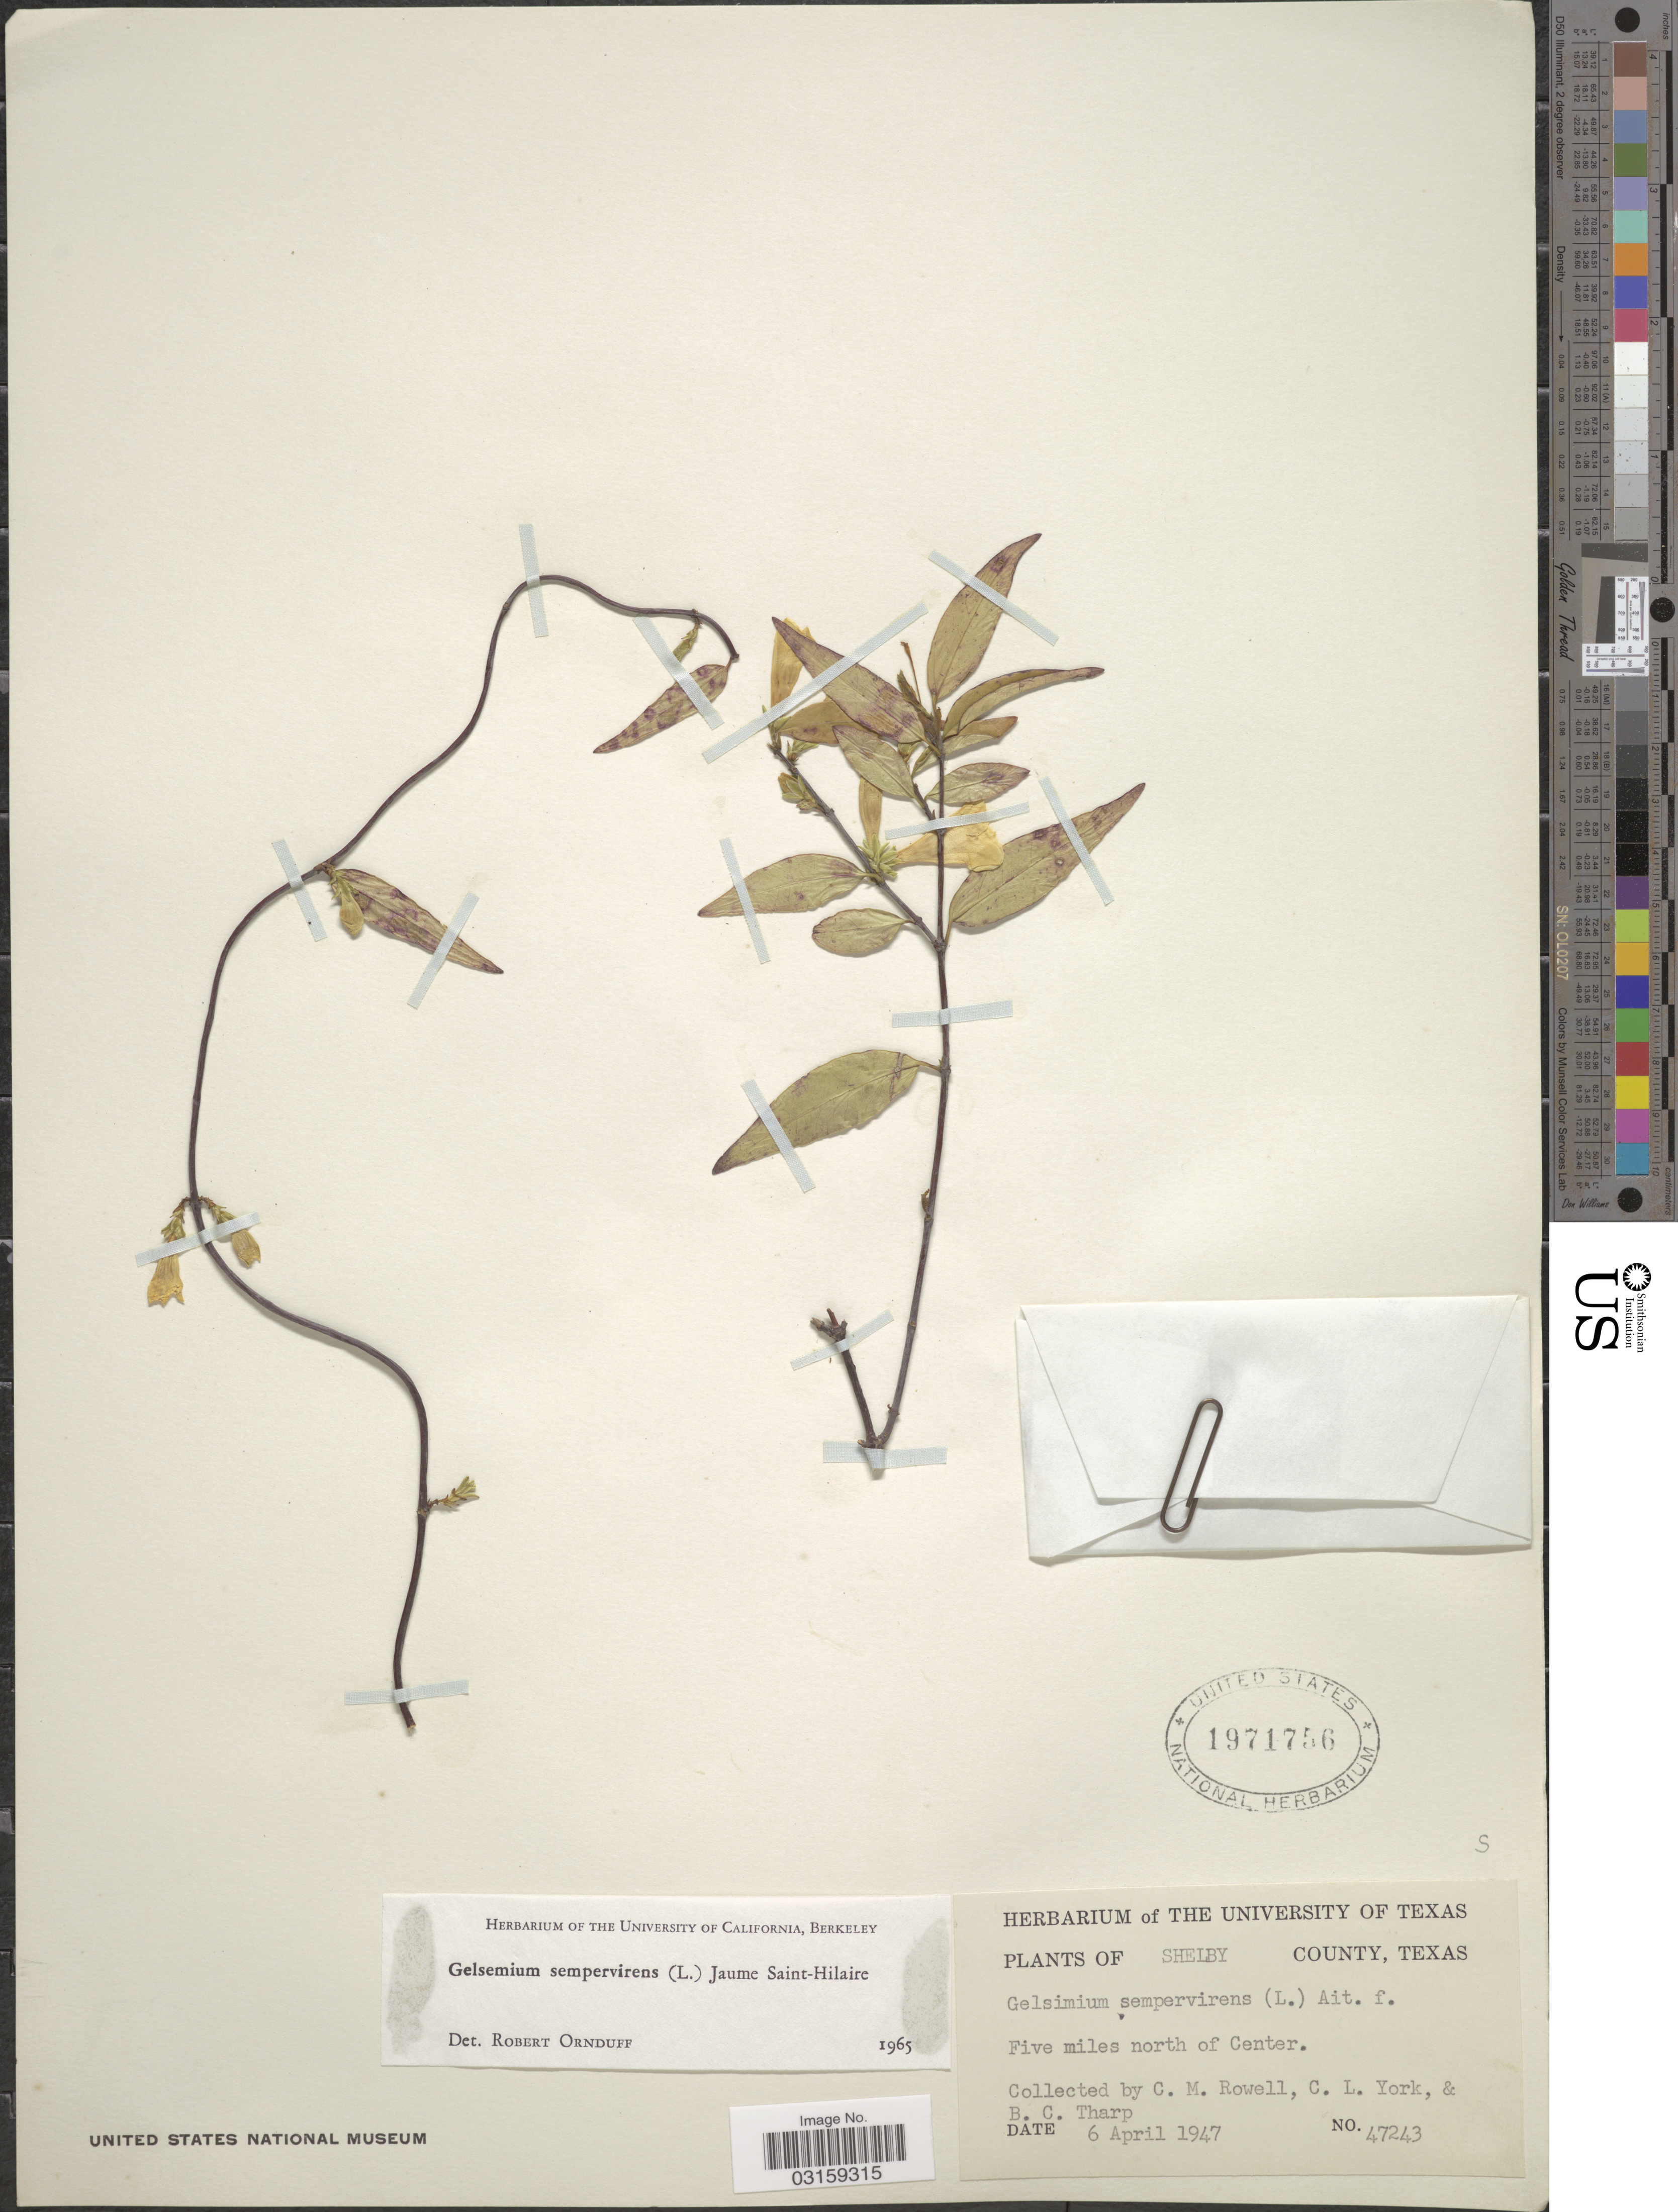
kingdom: Plantae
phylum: Tracheophyta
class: Magnoliopsida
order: Gentianales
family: Gelsemiaceae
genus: Gelsemium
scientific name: Gelsemium sempervirens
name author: (L.) J. St.-Hil.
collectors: C. M. Rowell, C. L. York & B. C. Tharp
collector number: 47243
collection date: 1947-04-06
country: United States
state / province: Texas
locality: Shelby County. Five miles north of Center.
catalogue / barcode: US 1971756